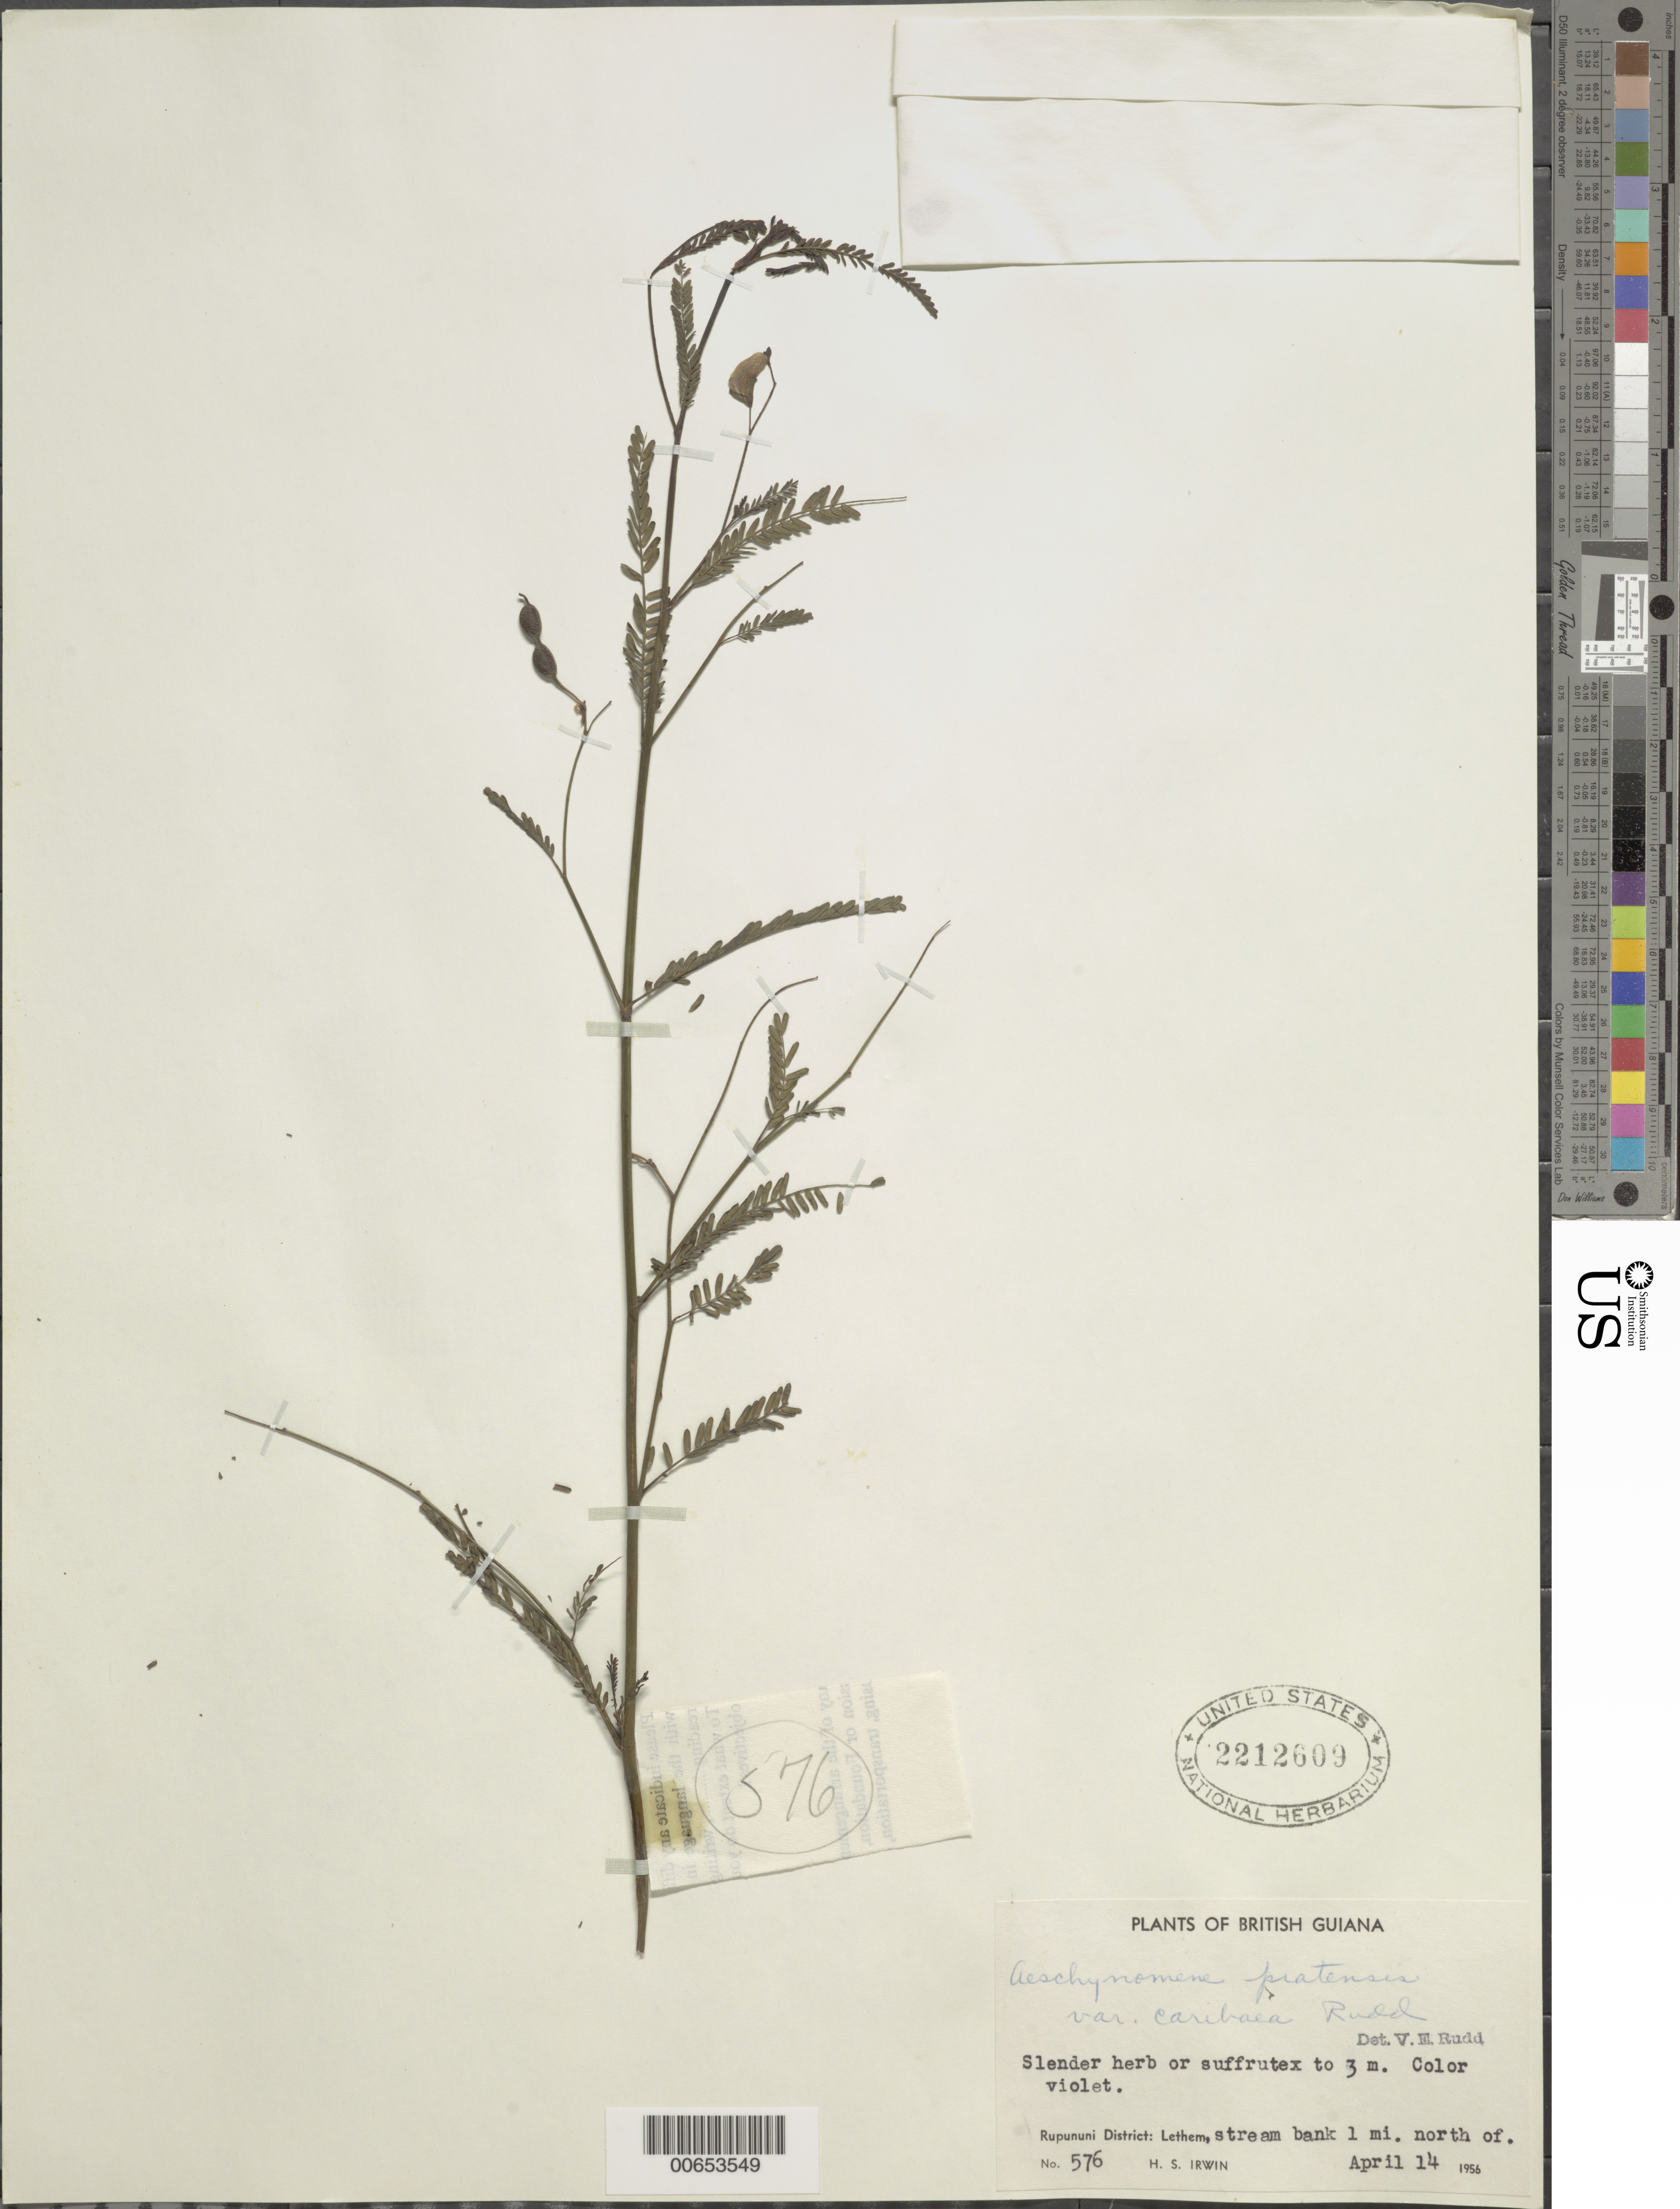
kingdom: Plantae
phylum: Tracheophyta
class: Magnoliopsida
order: Fabales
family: Fabaceae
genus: Aeschynomene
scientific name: Aeschynomene pratensis var. caribaea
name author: Rudd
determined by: Rudd, V. E.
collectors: H. Irwin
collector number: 576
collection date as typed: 14-Apr-56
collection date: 1956-04-14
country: Guyana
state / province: U. Takutu-U. Essequibo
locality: Rupununi Dist., Lethem, 1 mi. N of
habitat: Stream bank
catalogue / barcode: US 2212609